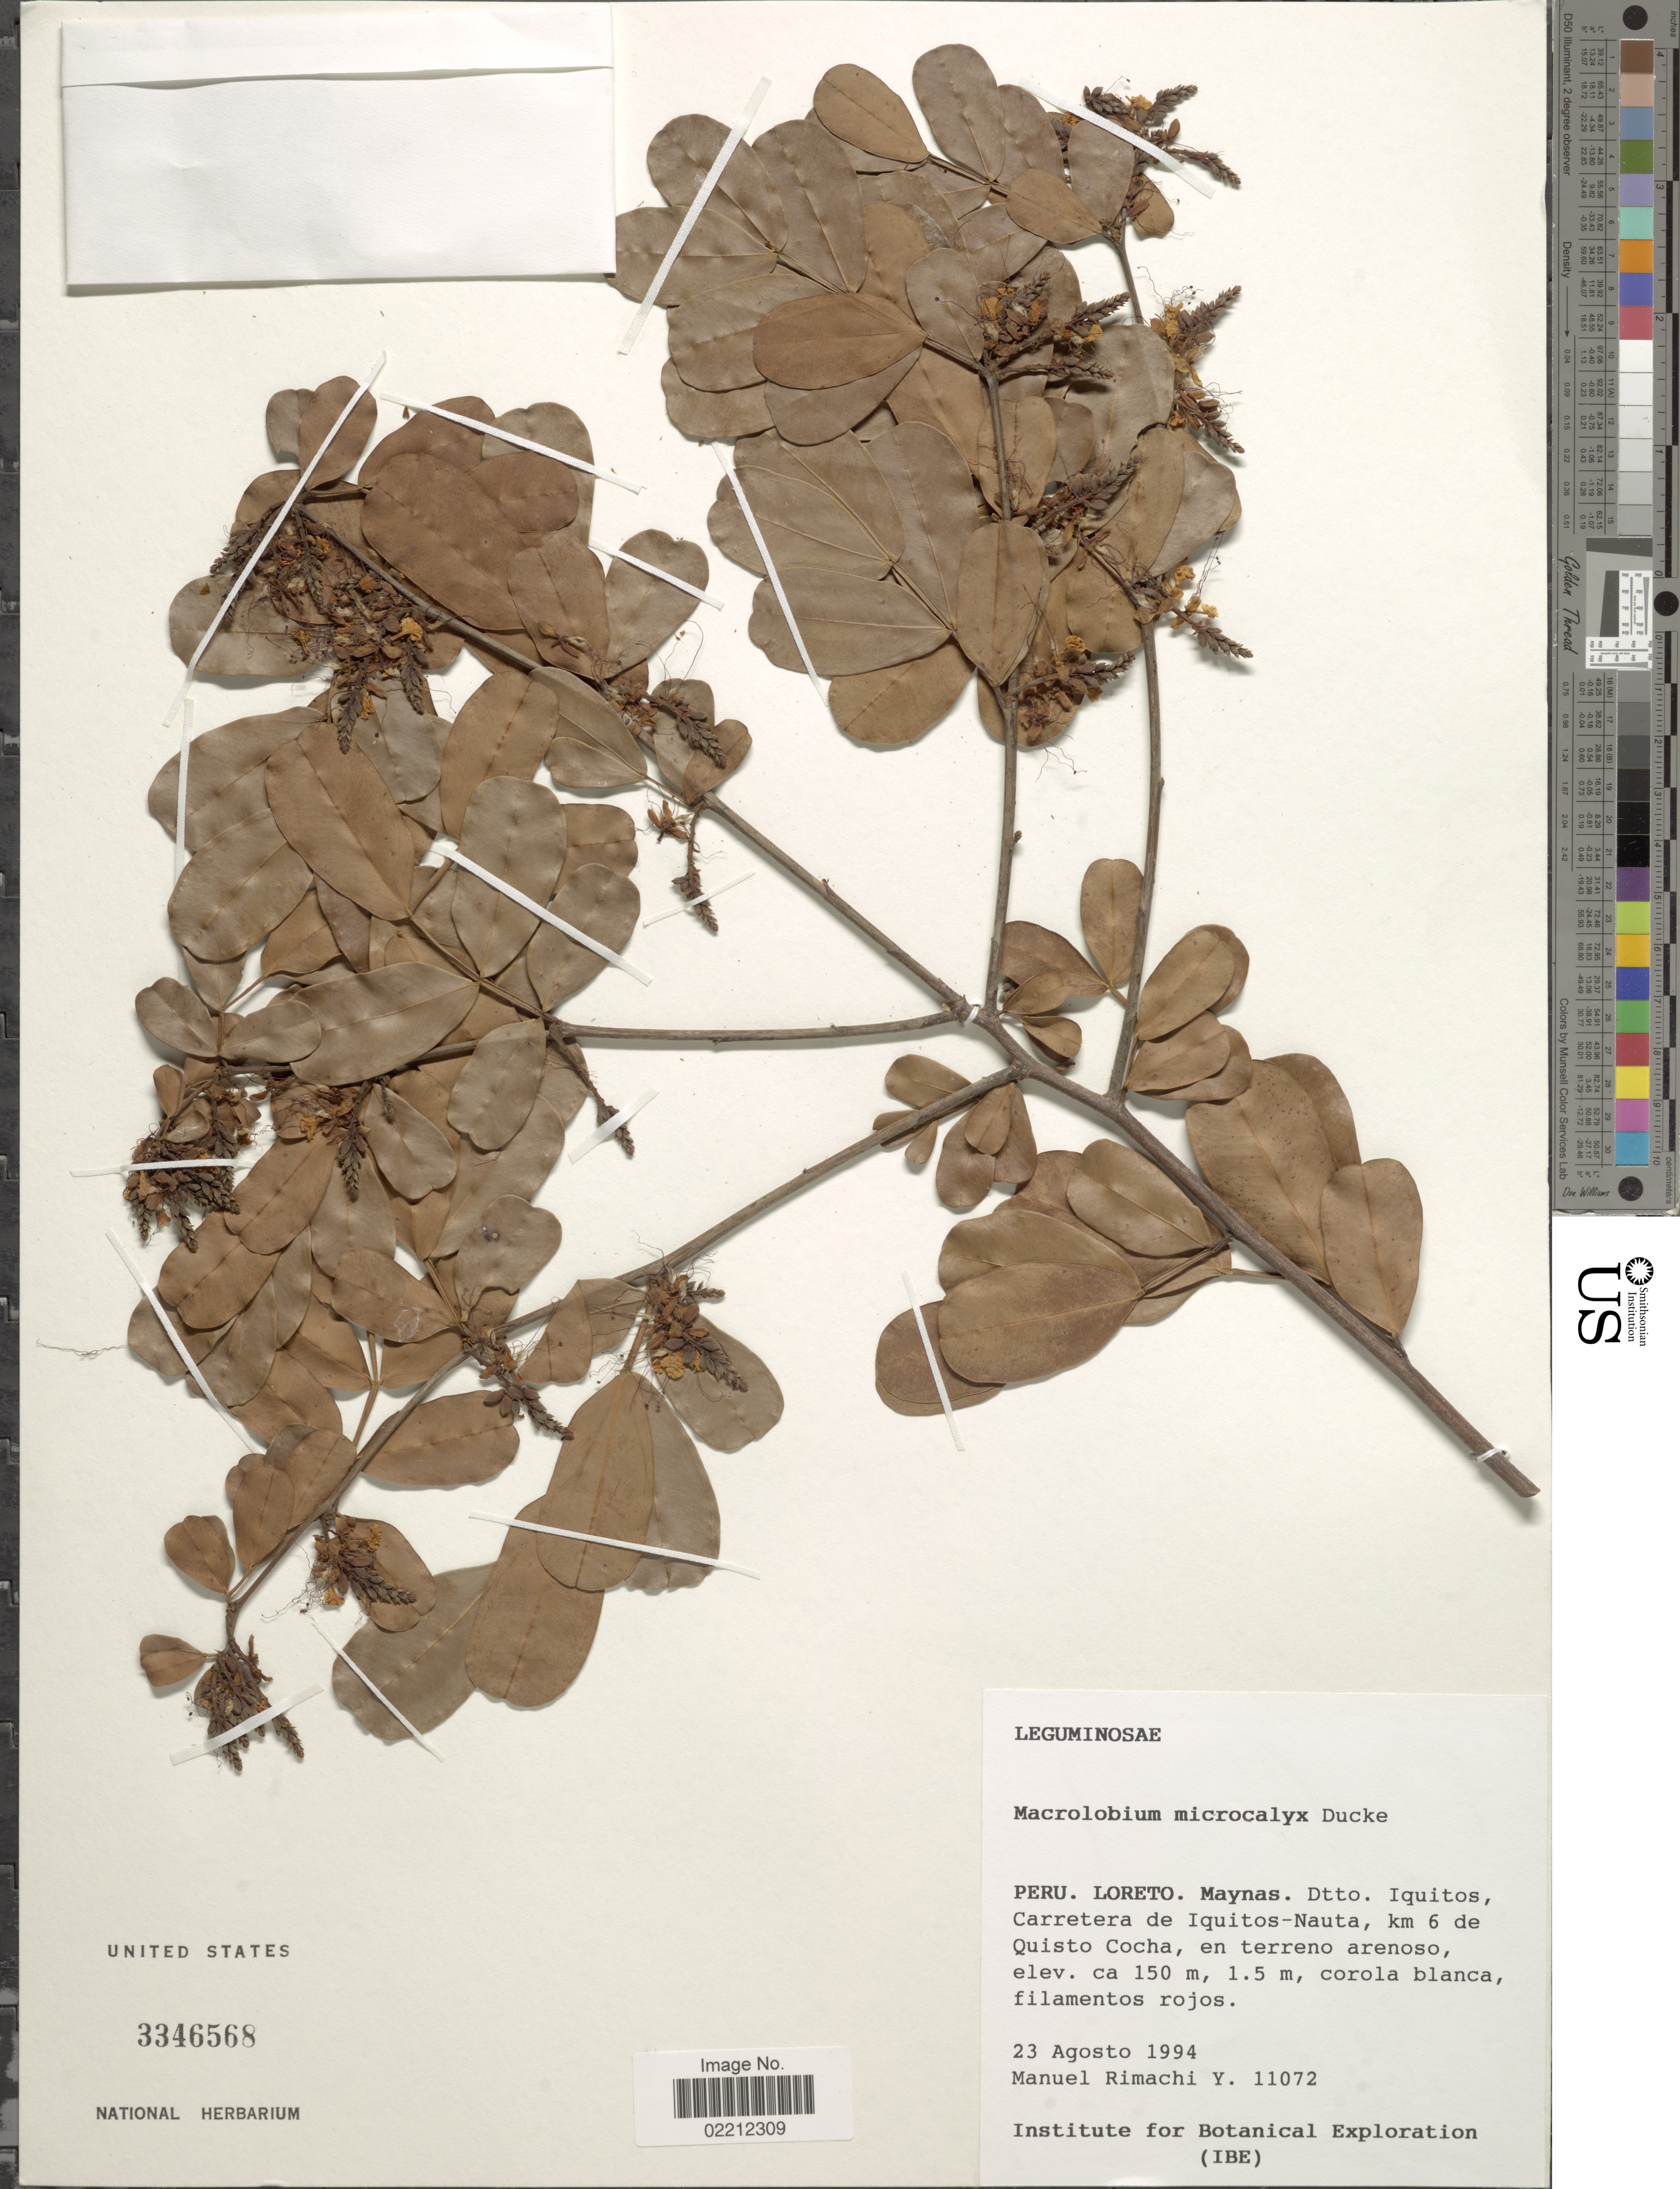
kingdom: Plantae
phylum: Tracheophyta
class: Magnoliopsida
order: Fabales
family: Fabaceae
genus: Macrolobium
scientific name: Macrolobium microcalyx var. microcalyx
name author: Ducke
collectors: M. Rimachi Y.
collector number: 11072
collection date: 1994-08-23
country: Peru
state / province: Loreto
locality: Maynas. Dtto. Iquitos, Carretera de Iquitos-Nauta, km 6 de Quisto Cocha, en terreno arenoso.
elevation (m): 150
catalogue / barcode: US 3346568